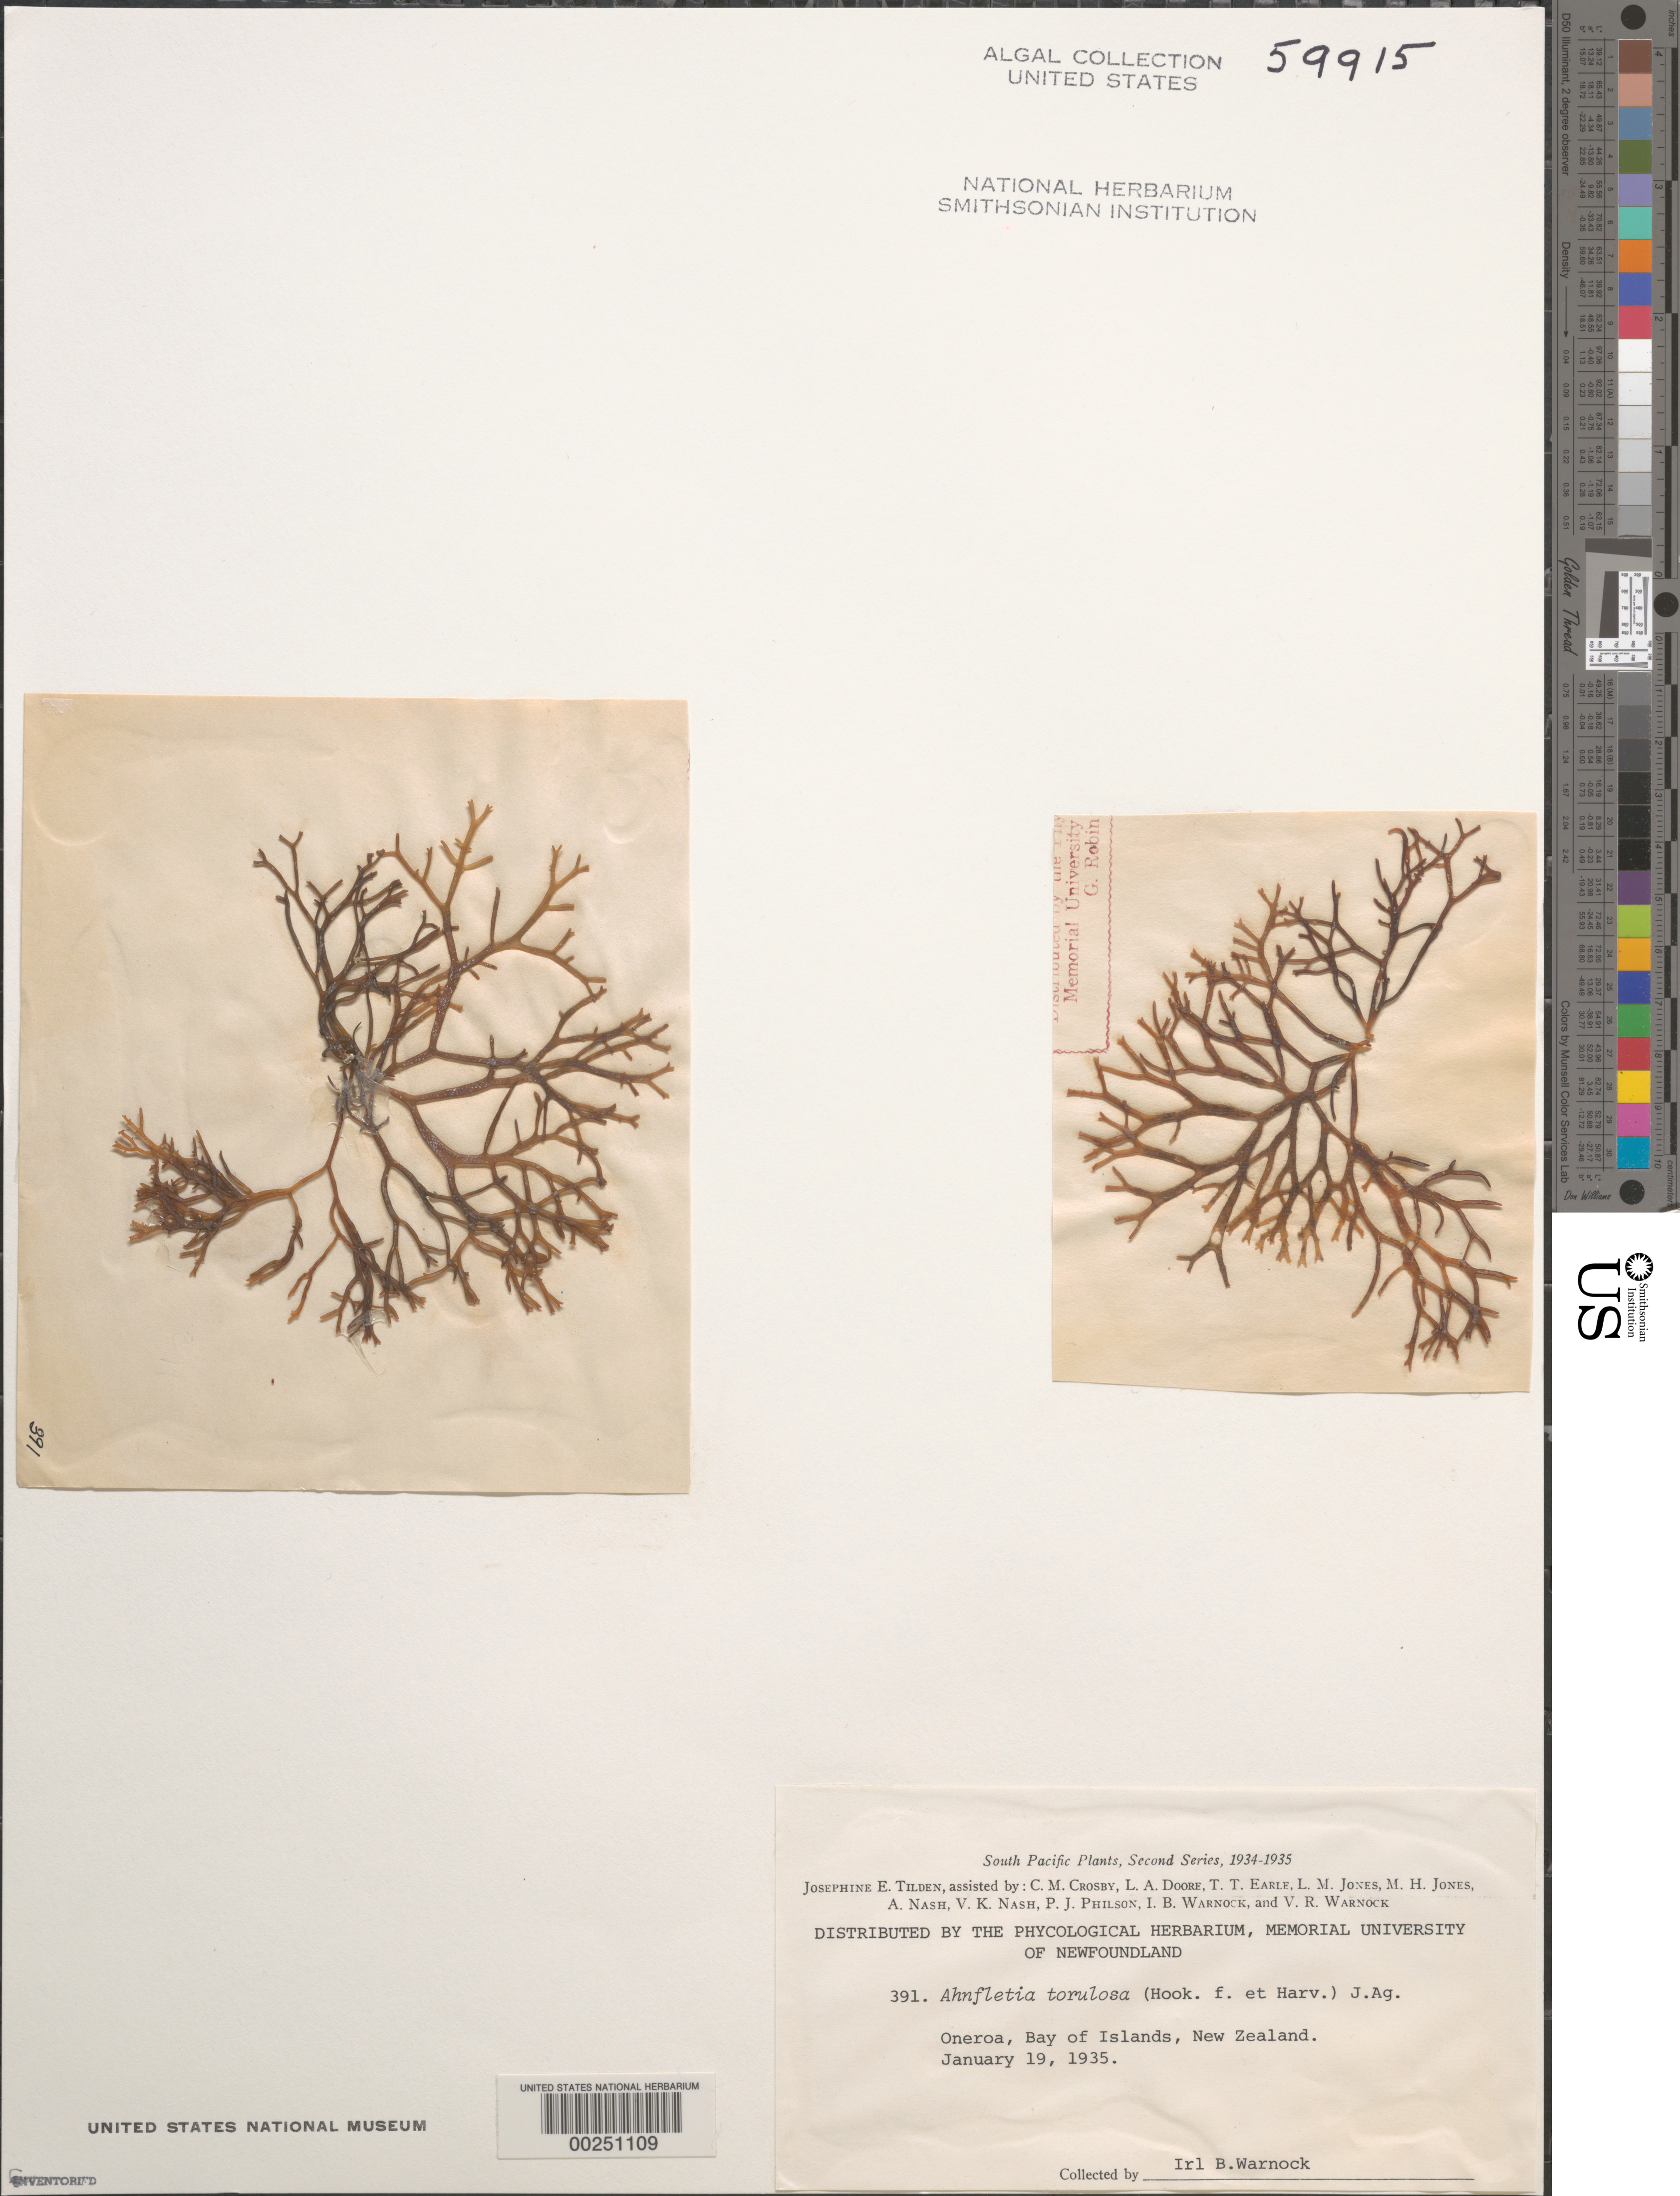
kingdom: Plantae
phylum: Rhodophyta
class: Florideophyceae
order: Ahnfeltiales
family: Ahnfeltiaceae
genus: Ahnfeltia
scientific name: Ahnfeltia torulosa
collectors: I. Warnock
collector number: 391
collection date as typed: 19 Jan 1935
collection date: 1935-01-19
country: New Zealand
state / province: Northland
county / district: Far North District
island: North Island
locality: Bay of Islands, Oneroa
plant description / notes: Tilden, South Pacific Plants, Second Series, 1934-1935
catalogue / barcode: US 59915